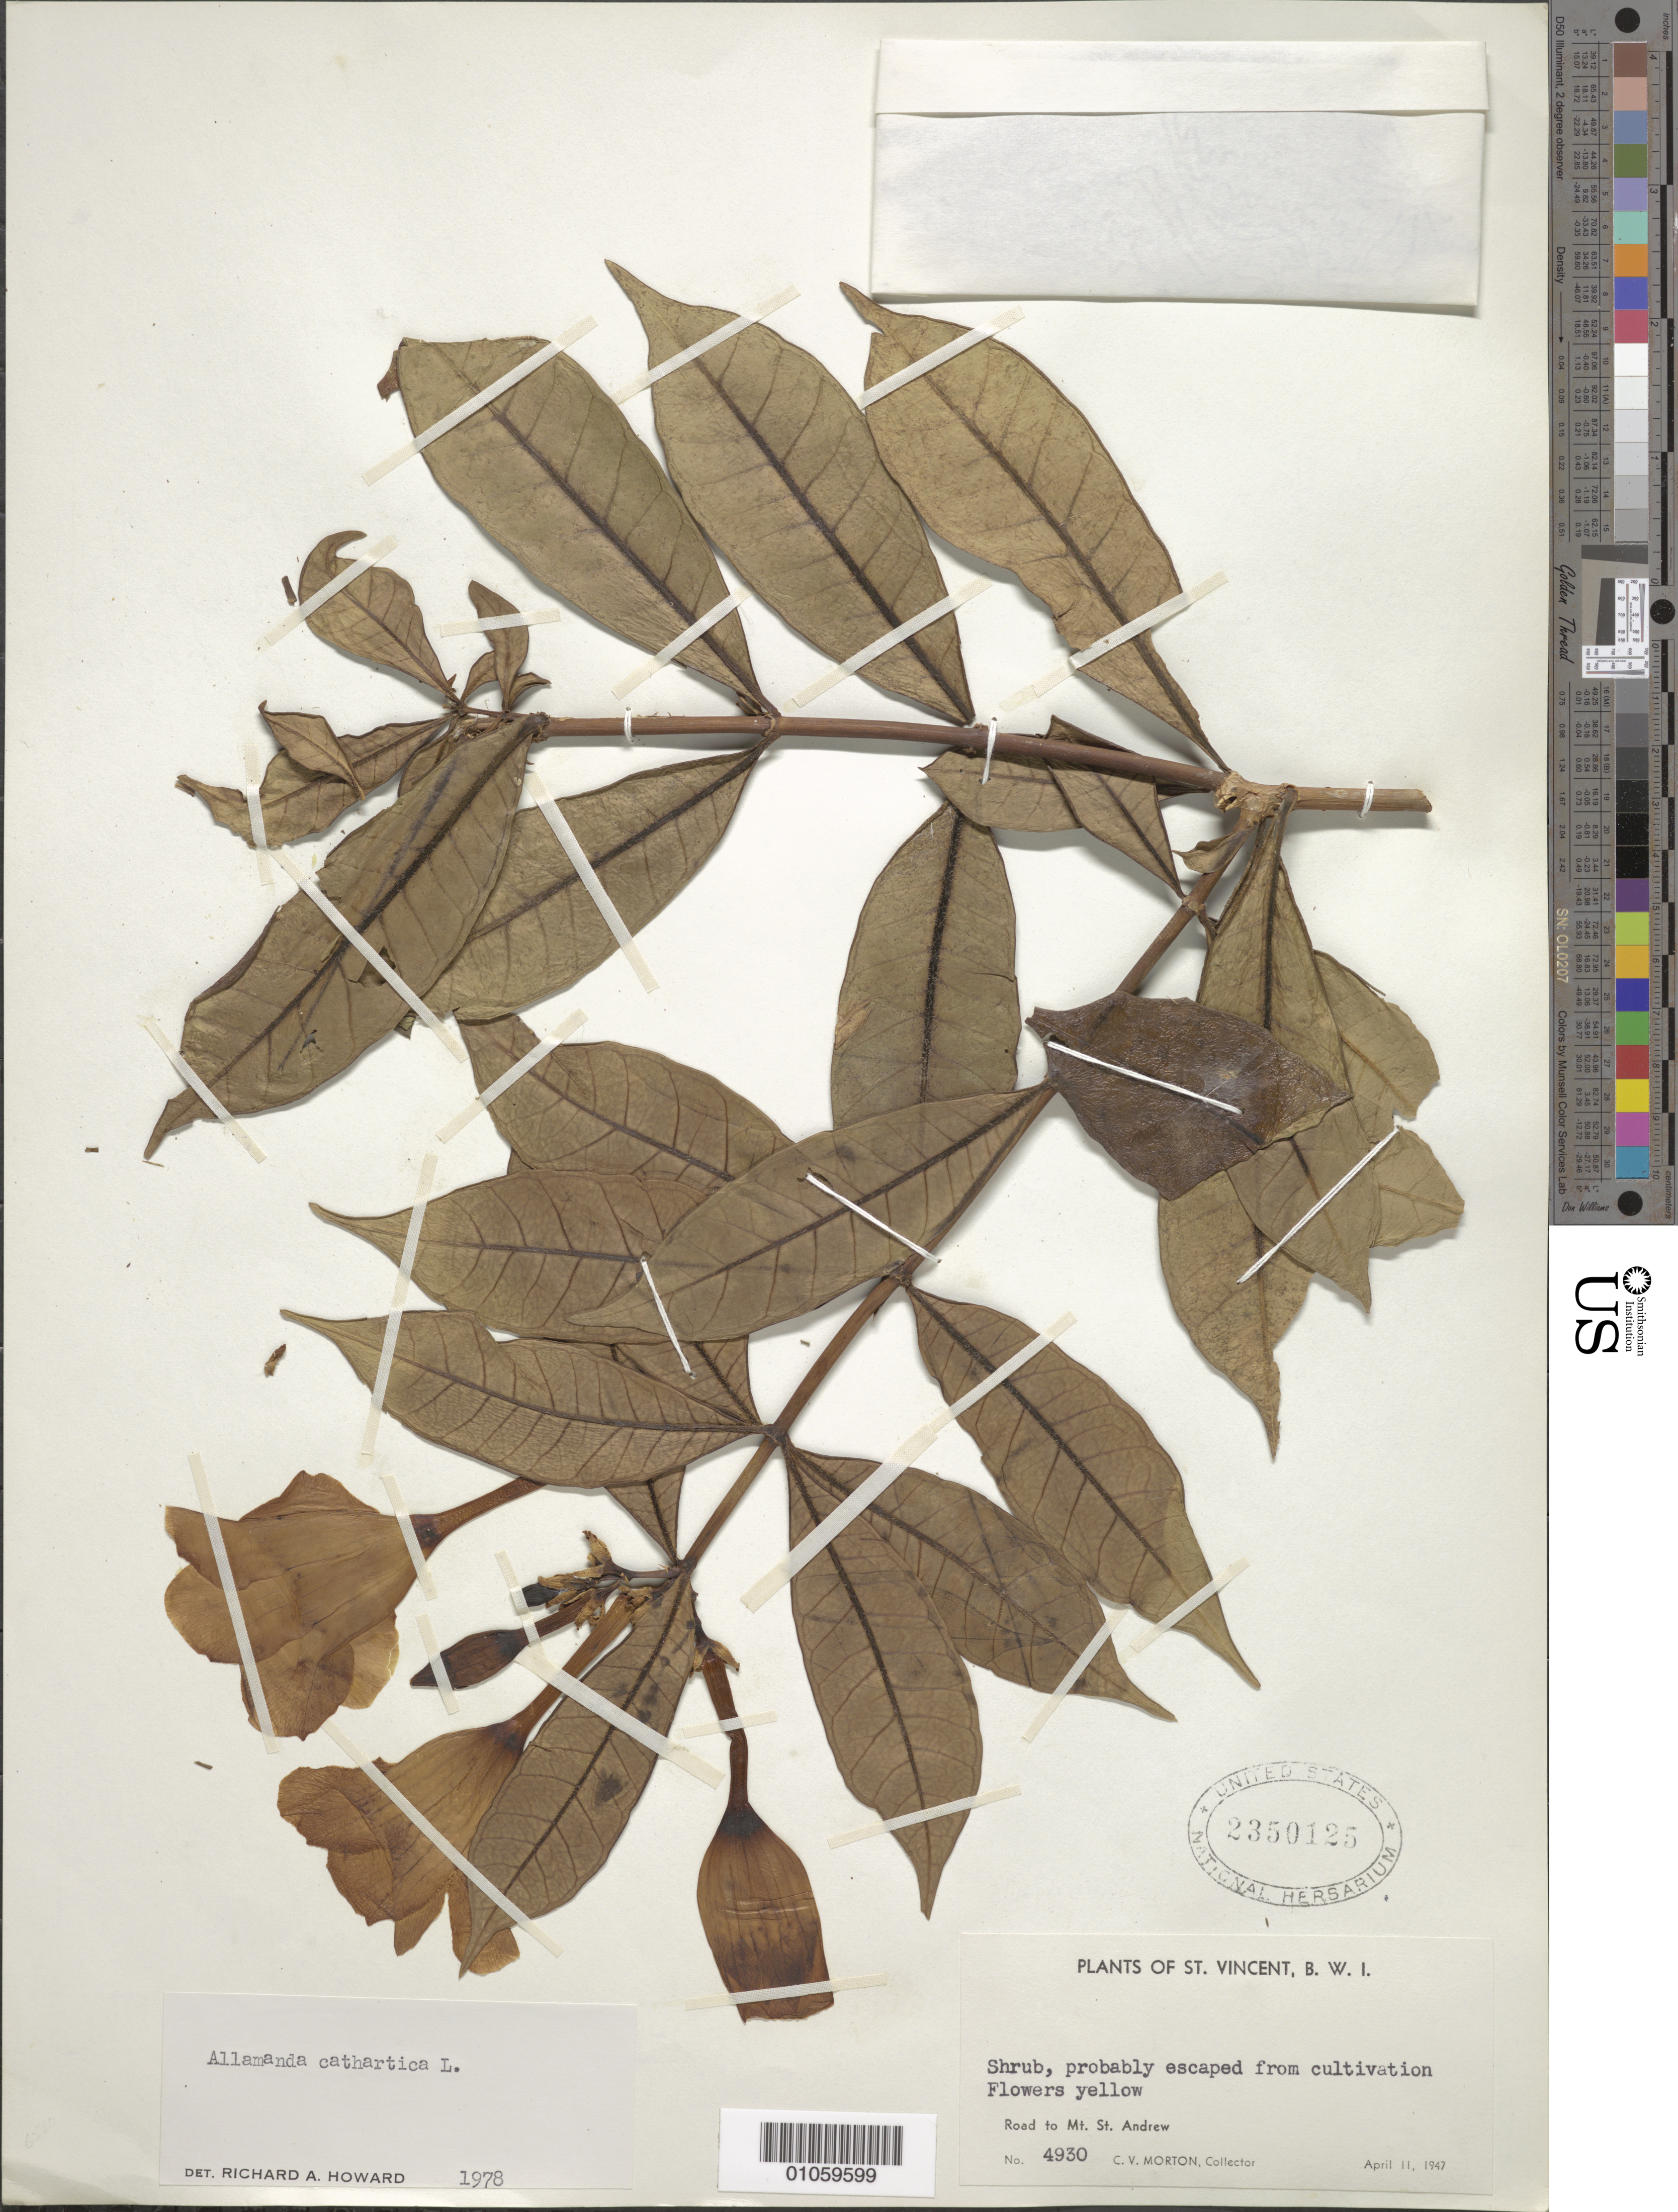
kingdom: Plantae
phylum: Tracheophyta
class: Magnoliopsida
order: Gentianales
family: Apocynaceae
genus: Allamanda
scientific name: Allamanda cathartica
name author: L.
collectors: C. V. Morton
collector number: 4930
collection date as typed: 11 Apr 1947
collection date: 1947-04-11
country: St. Vincent - Grenadines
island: St. Vincent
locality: Road to Mt. St. Andrew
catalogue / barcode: US 2350125